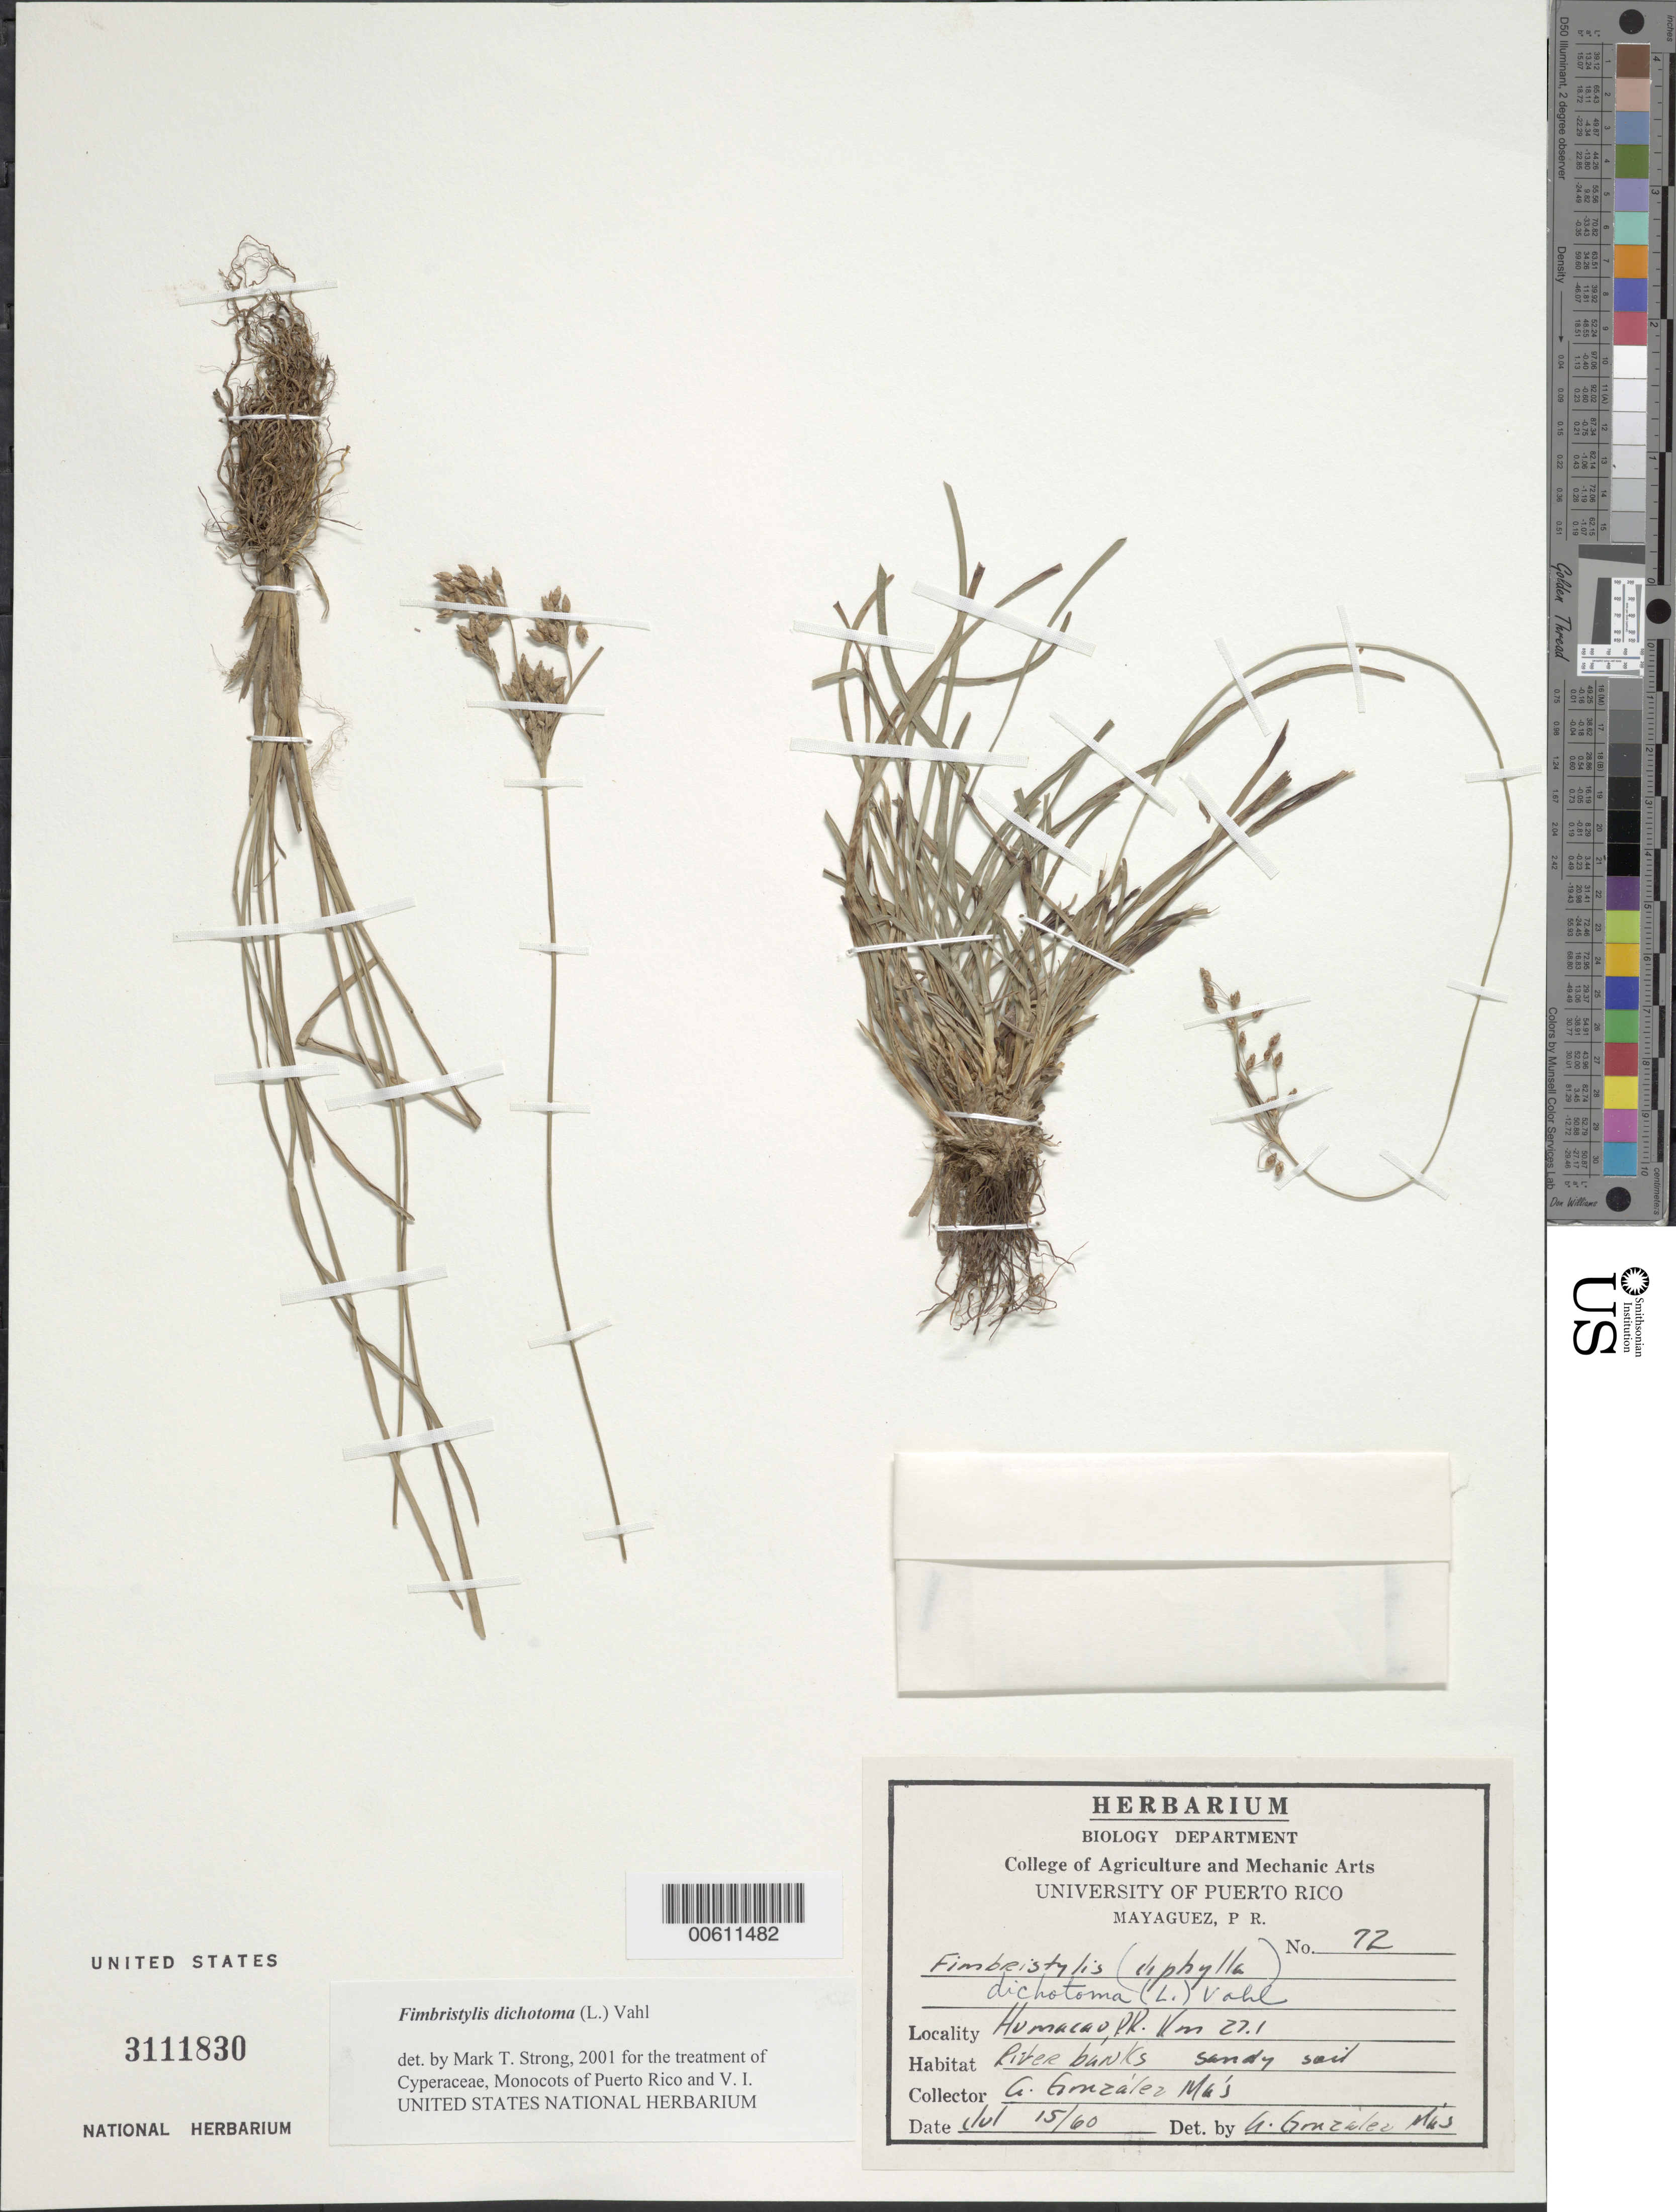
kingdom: Plantae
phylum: Tracheophyta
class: Liliopsida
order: Poales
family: Cyperaceae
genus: Fimbristylis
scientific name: Fimbristylis dichotoma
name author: (L.) Vahl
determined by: Strong, M. T., (US), Smithsonian Institution - National Museum of Natural History (UNITED STATES)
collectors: A. González Más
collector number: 72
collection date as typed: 15 Jul 1960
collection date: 1960-07-15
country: Puerto Rico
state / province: Humacao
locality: Humacao: km 27.1.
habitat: River banks.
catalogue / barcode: US 3111830